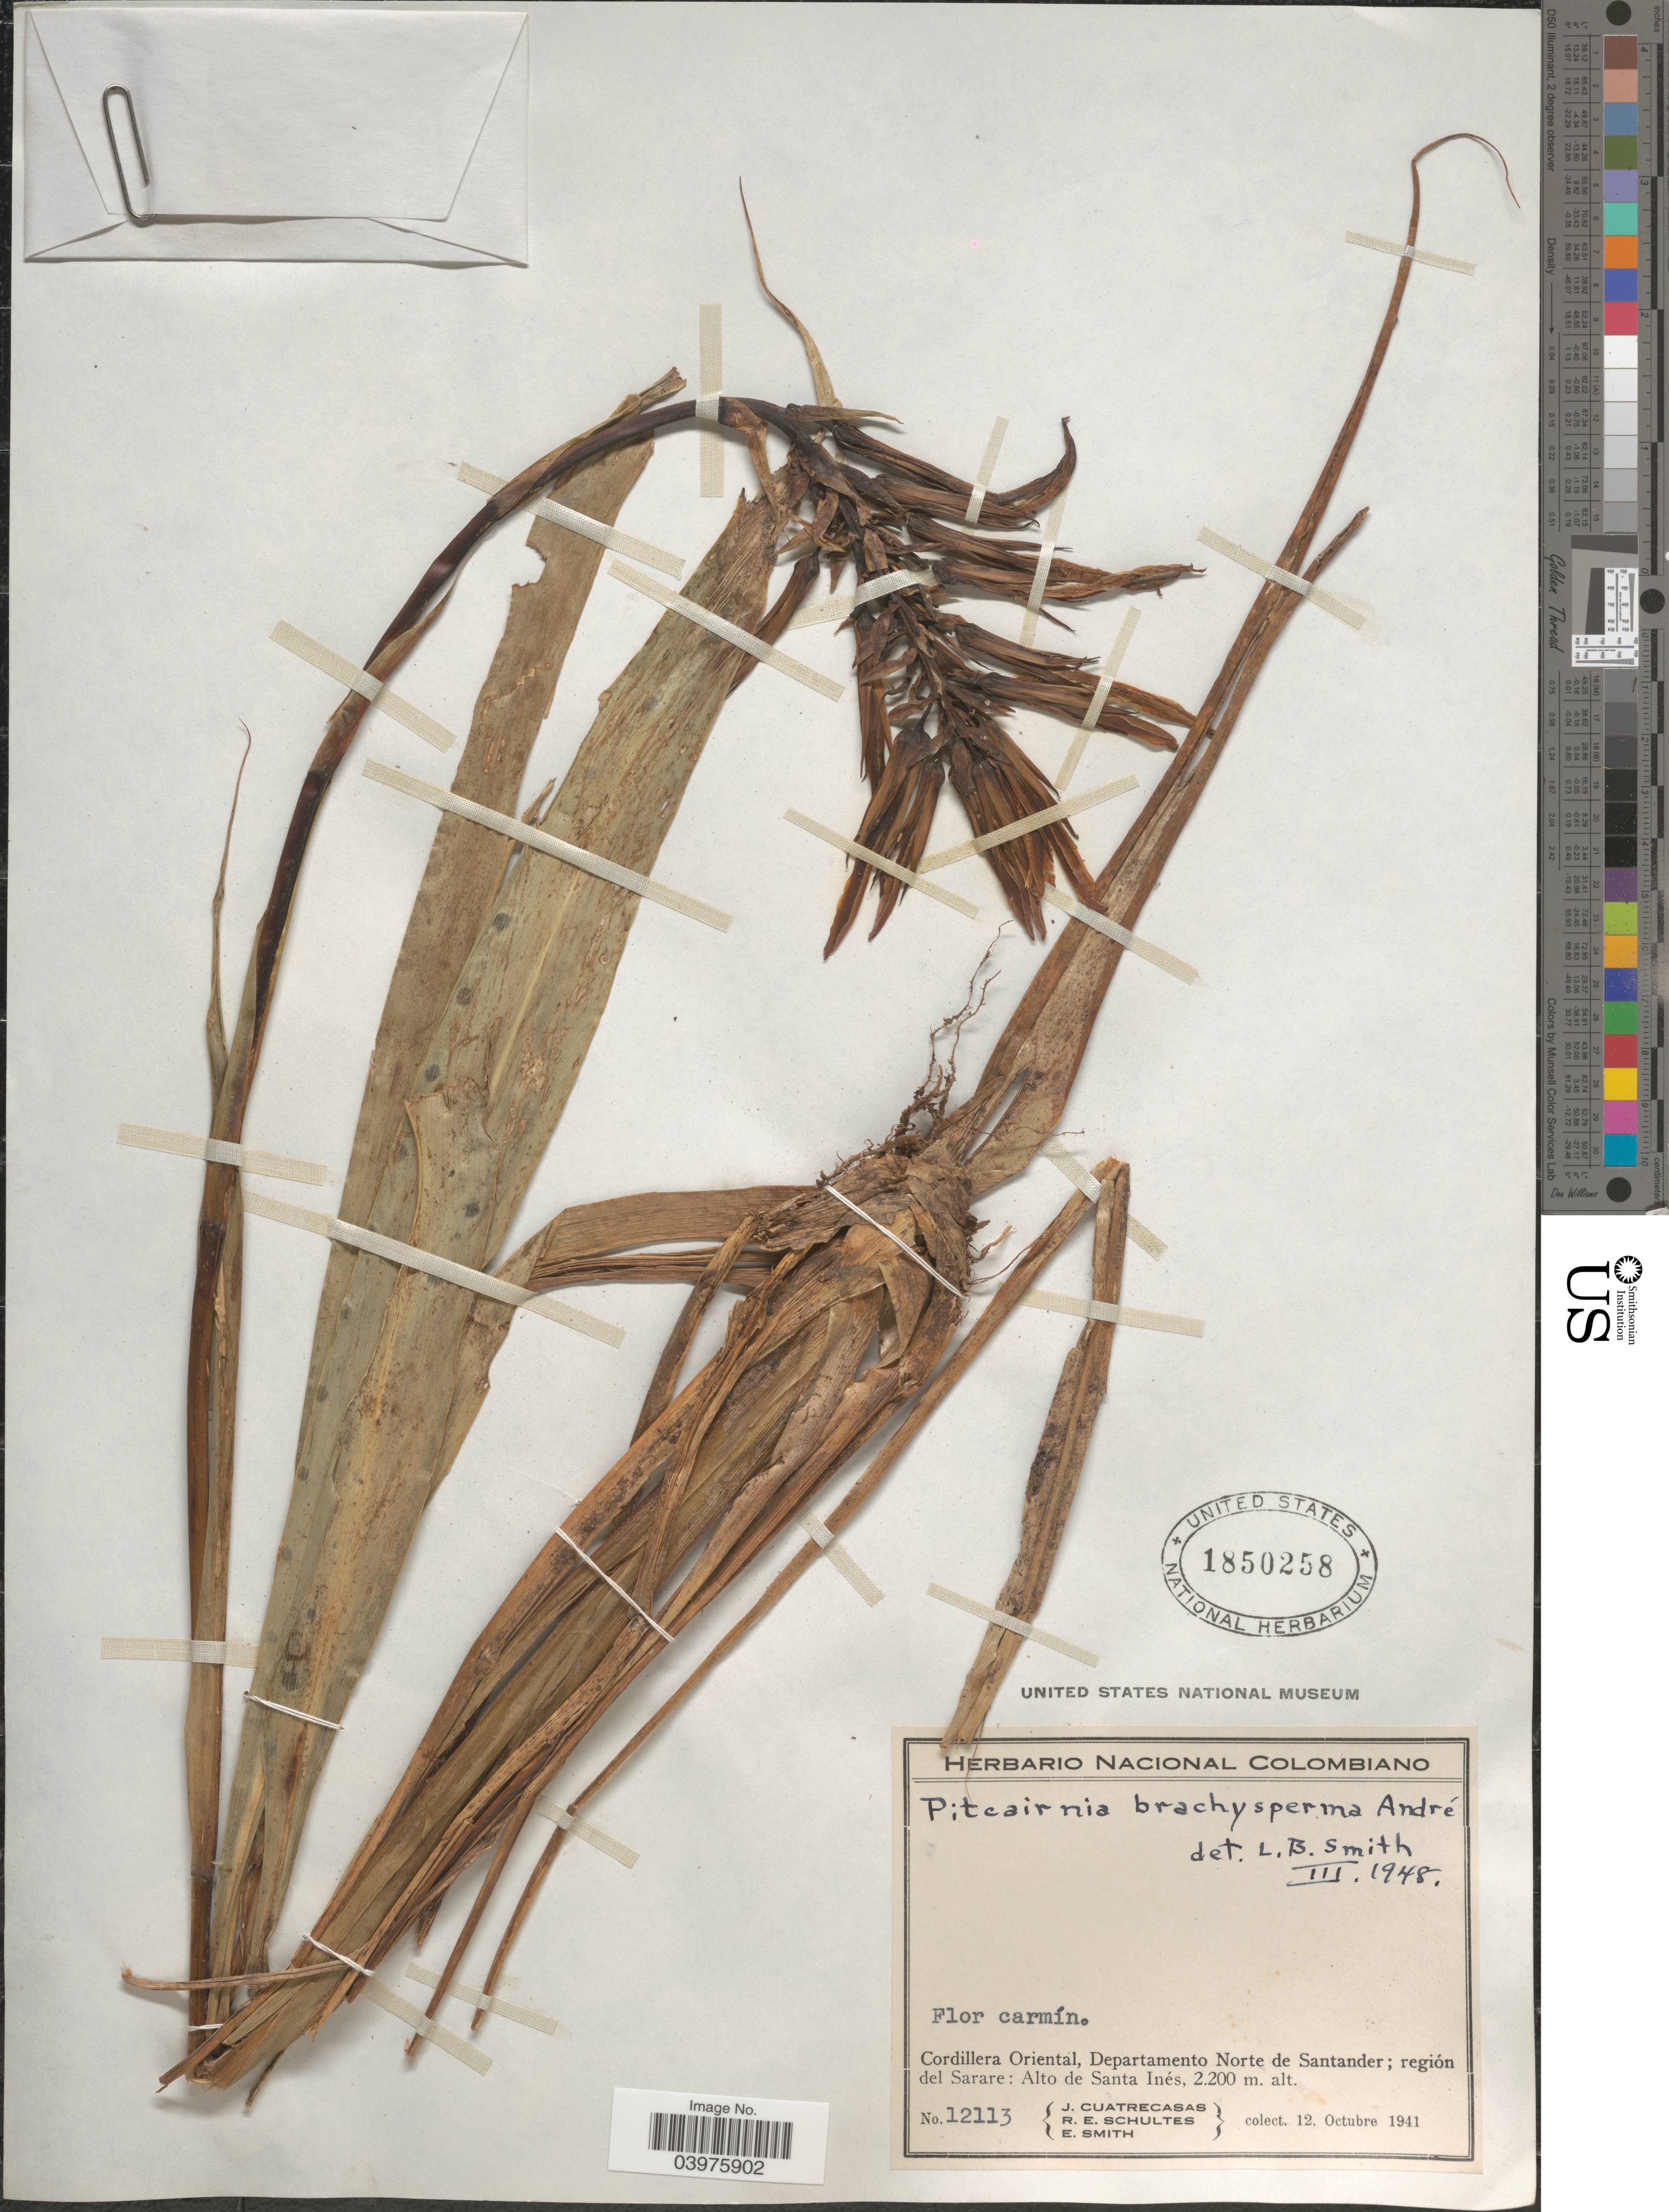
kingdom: Plantae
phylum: Tracheophyta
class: Liliopsida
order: Poales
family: Bromeliaceae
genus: Pitcairnia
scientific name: Pitcairnia brachysperma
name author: André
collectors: J. Cuatrecasas, R. E. Schultes & E. Smith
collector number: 12113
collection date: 1941-10-12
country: Colombia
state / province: Norte de Santander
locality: Cordillera Oriental, Departamento Norte de Santander; región del Sarare: Alto de Santa Inés.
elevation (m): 2200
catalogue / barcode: US 1850258